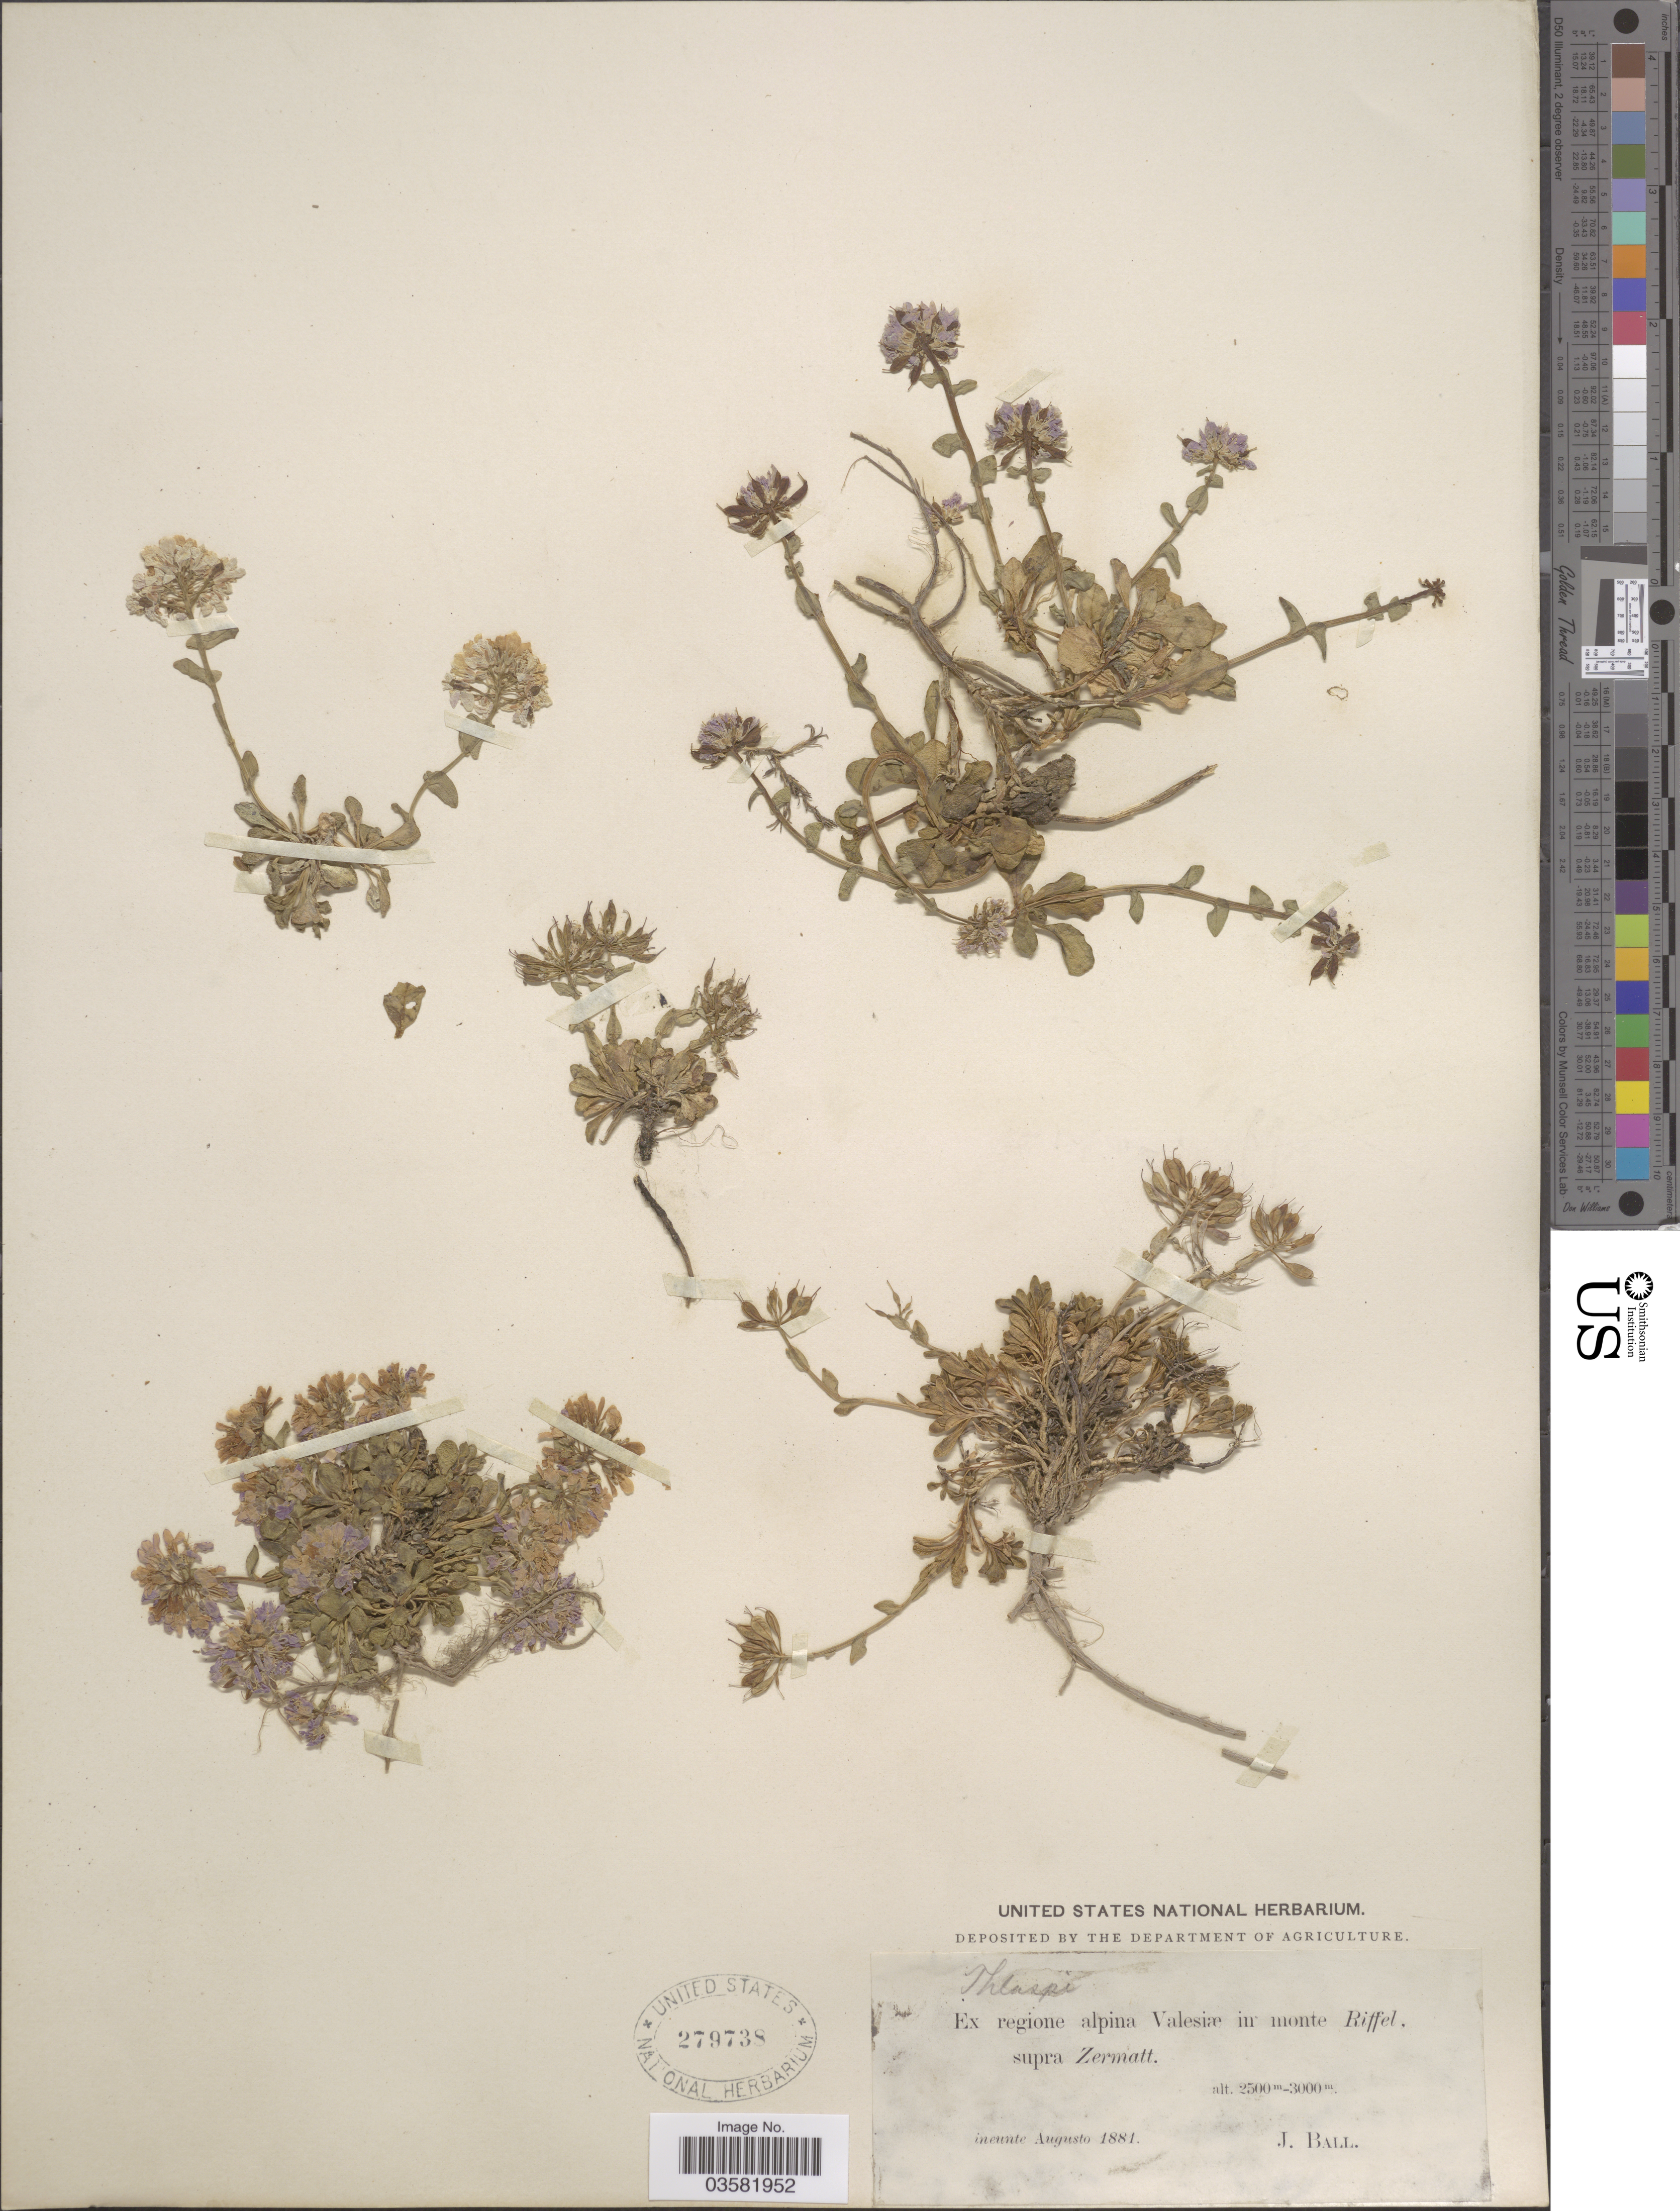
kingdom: Plantae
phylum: Tracheophyta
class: Magnoliopsida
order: Brassicales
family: Brassicaceae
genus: Thlaspi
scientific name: Thlaspi sp.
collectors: J. Ball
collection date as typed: ineunte Augusto 1881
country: Switzerland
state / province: Valais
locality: Ex regione alpina Valesiæ in monte Riffel, supra Zematt.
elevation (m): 2500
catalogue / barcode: US 279738